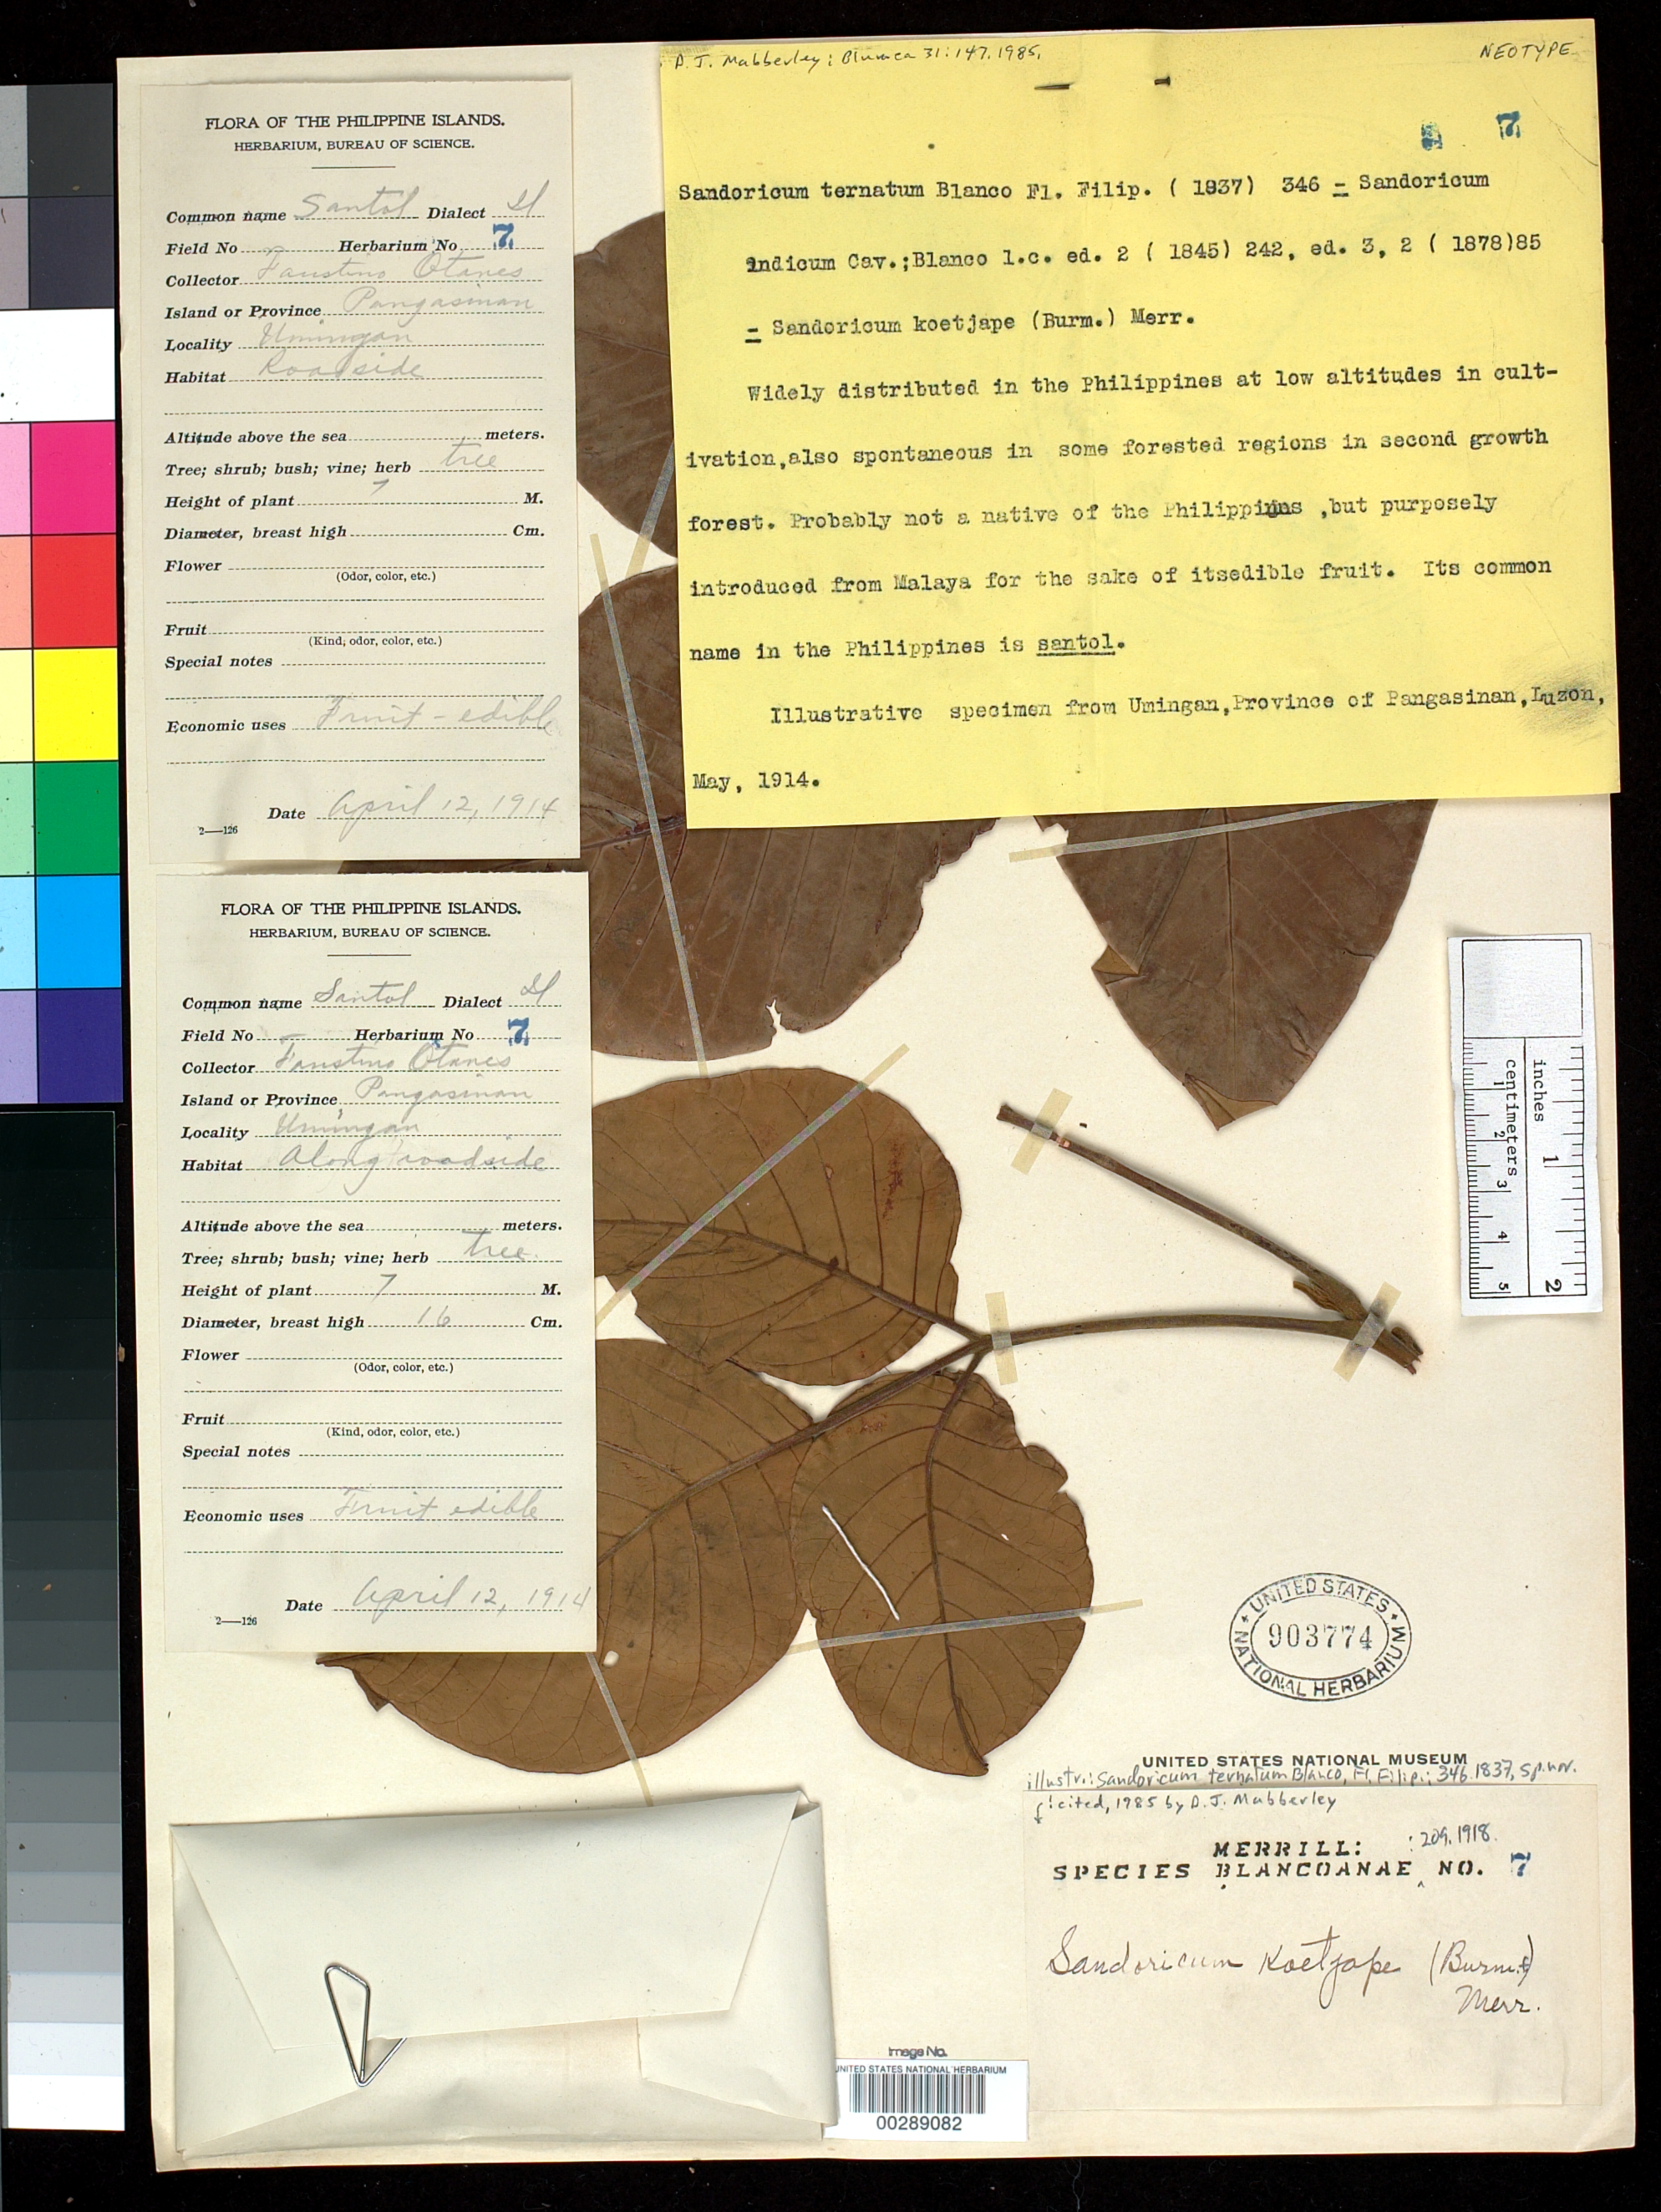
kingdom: Plantae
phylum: Tracheophyta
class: Magnoliopsida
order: Sapindales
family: Meliaceae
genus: Sandoricum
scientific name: Sandoricum ternatum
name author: Blanco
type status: Neotype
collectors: F. Q. Otanes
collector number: Sp. Blancoan. 0007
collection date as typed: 12 Apr 1914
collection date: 1914-04-12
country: Philippines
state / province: Ilocos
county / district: Pangasinan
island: Luzon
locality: Umingan.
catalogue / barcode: US 903774